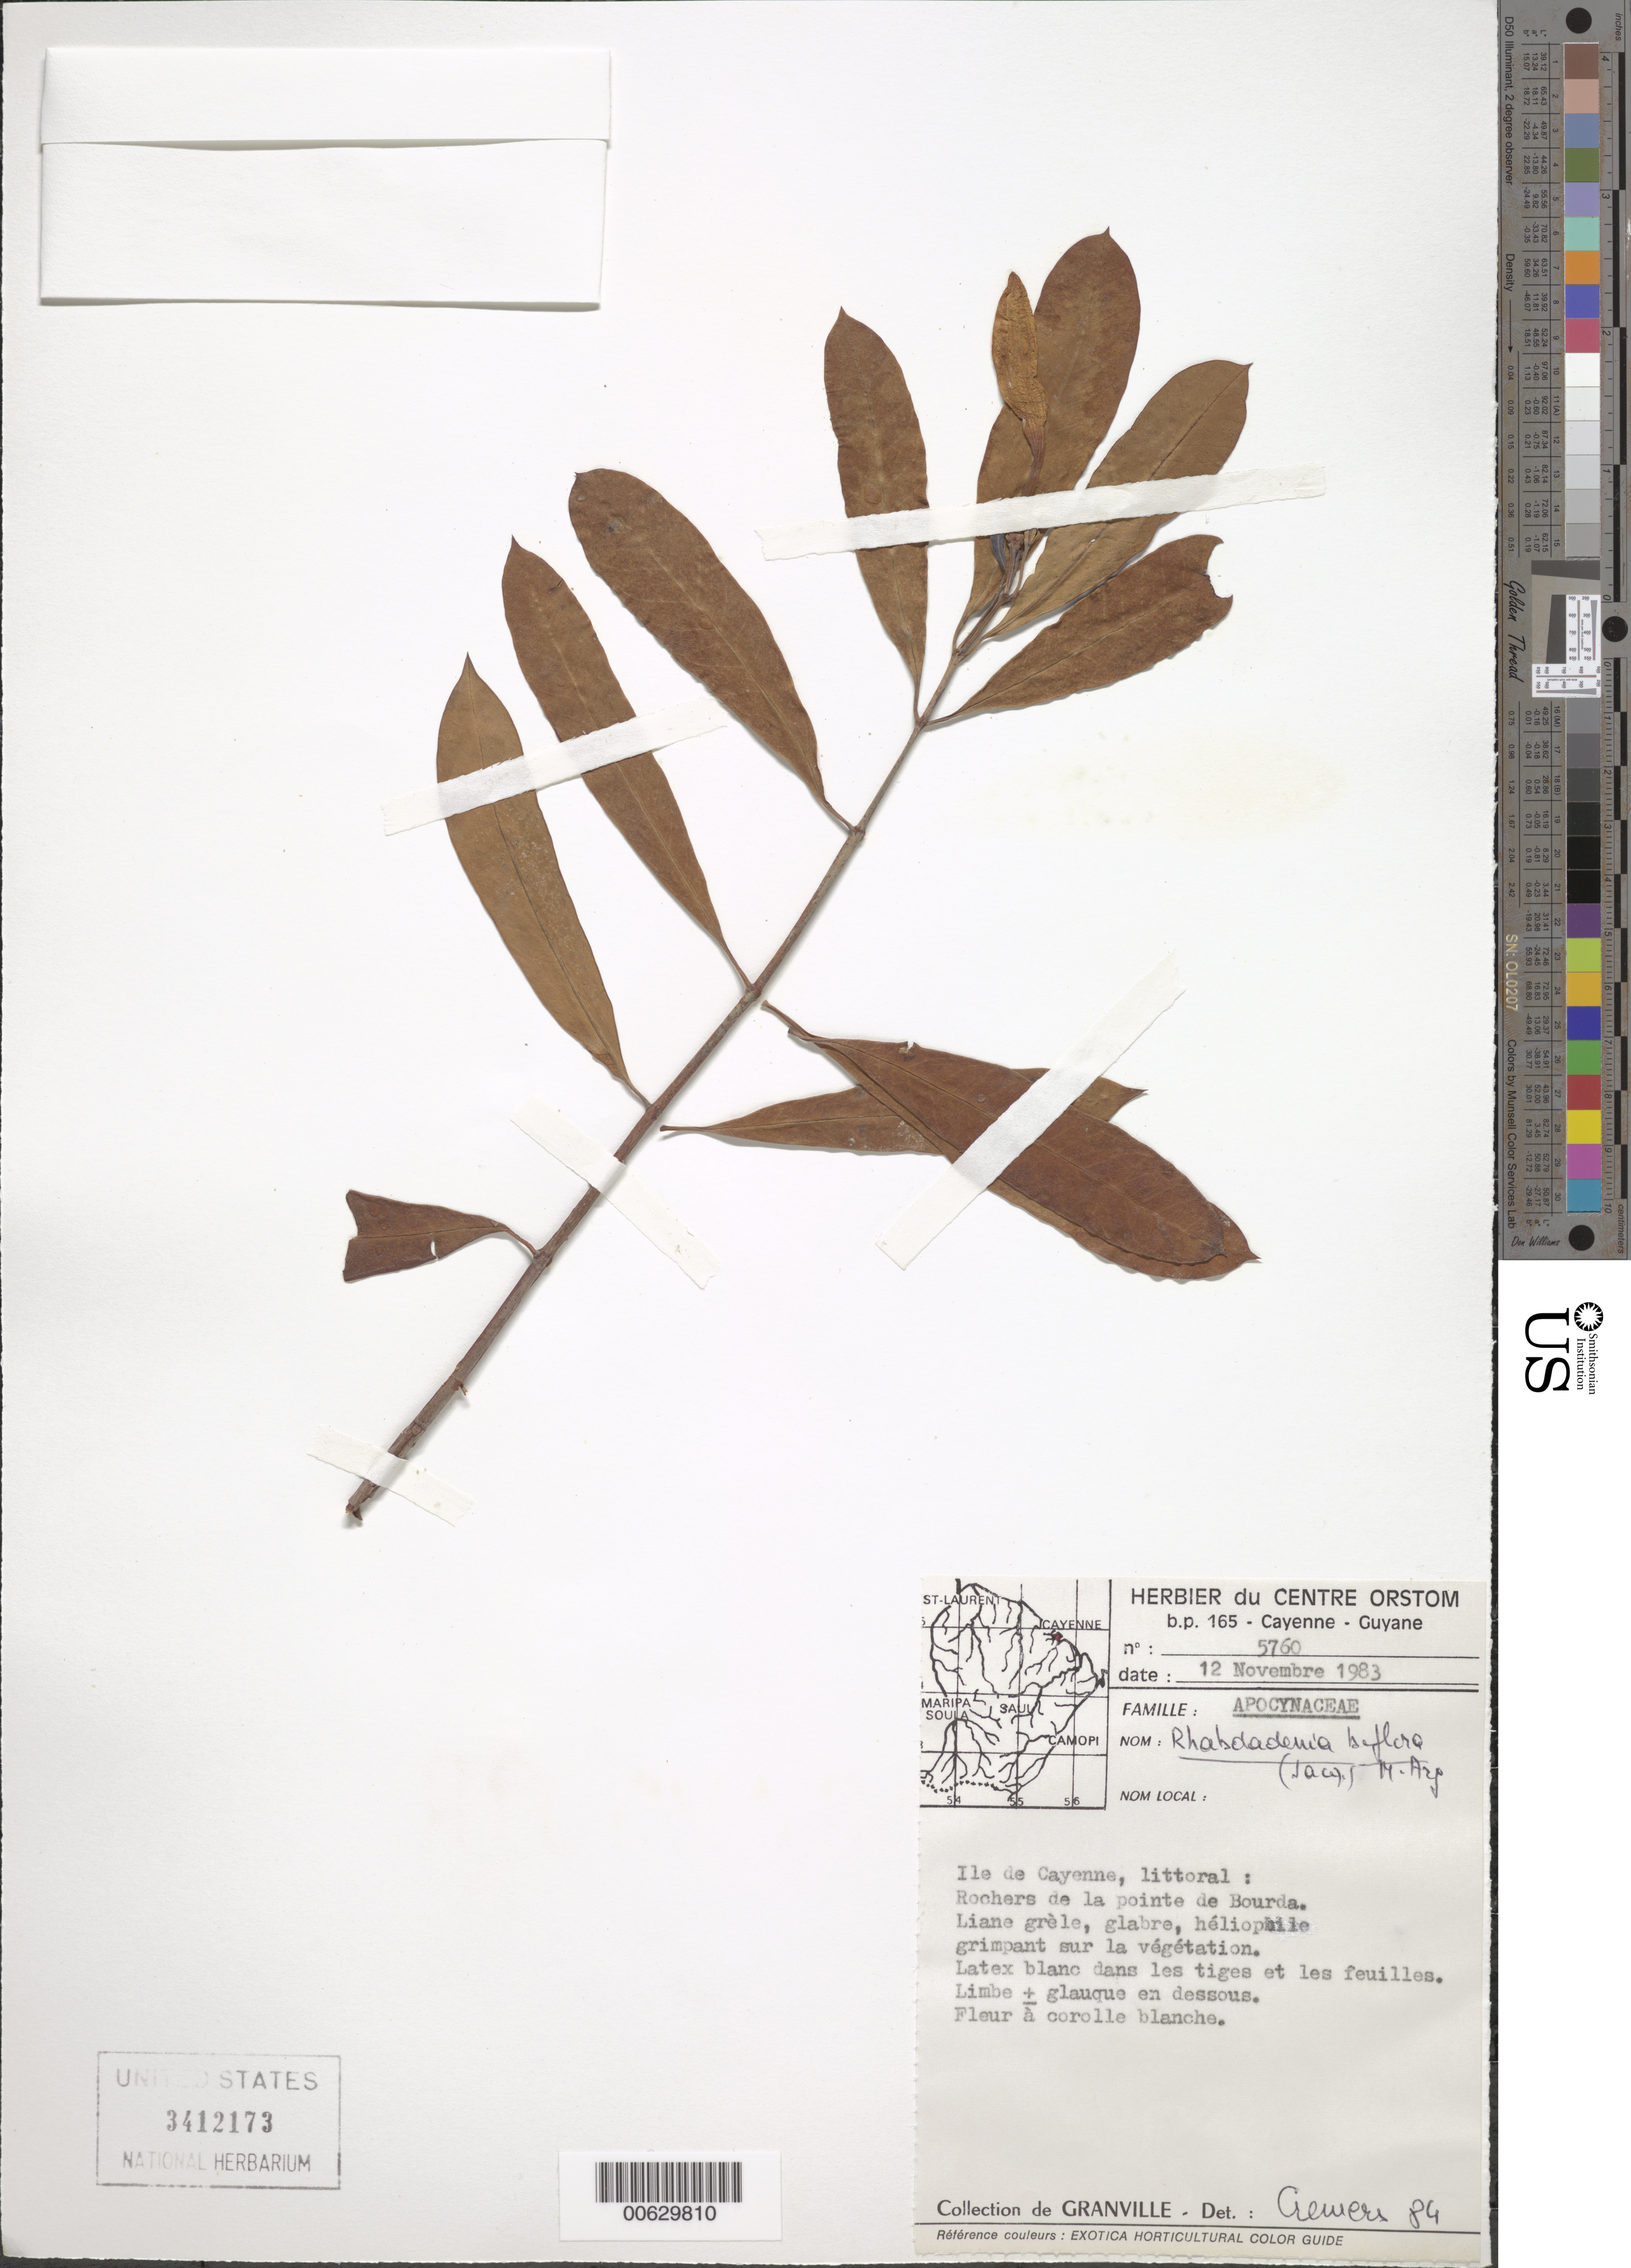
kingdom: Plantae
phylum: Tracheophyta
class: Magnoliopsida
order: Gentianales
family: Apocynaceae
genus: Rhabdadenia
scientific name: Rhabdadenia biflora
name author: (Jacq.) Müll. Arg.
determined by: Cremers, Georges A.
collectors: J.-J. de Granville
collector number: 5760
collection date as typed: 12-Nov-83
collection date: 1983-11-12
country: French Guiana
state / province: Cayenne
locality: Cayenne, littoral de l'Ile, point de Bourda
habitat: Rochers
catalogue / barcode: US 3412173